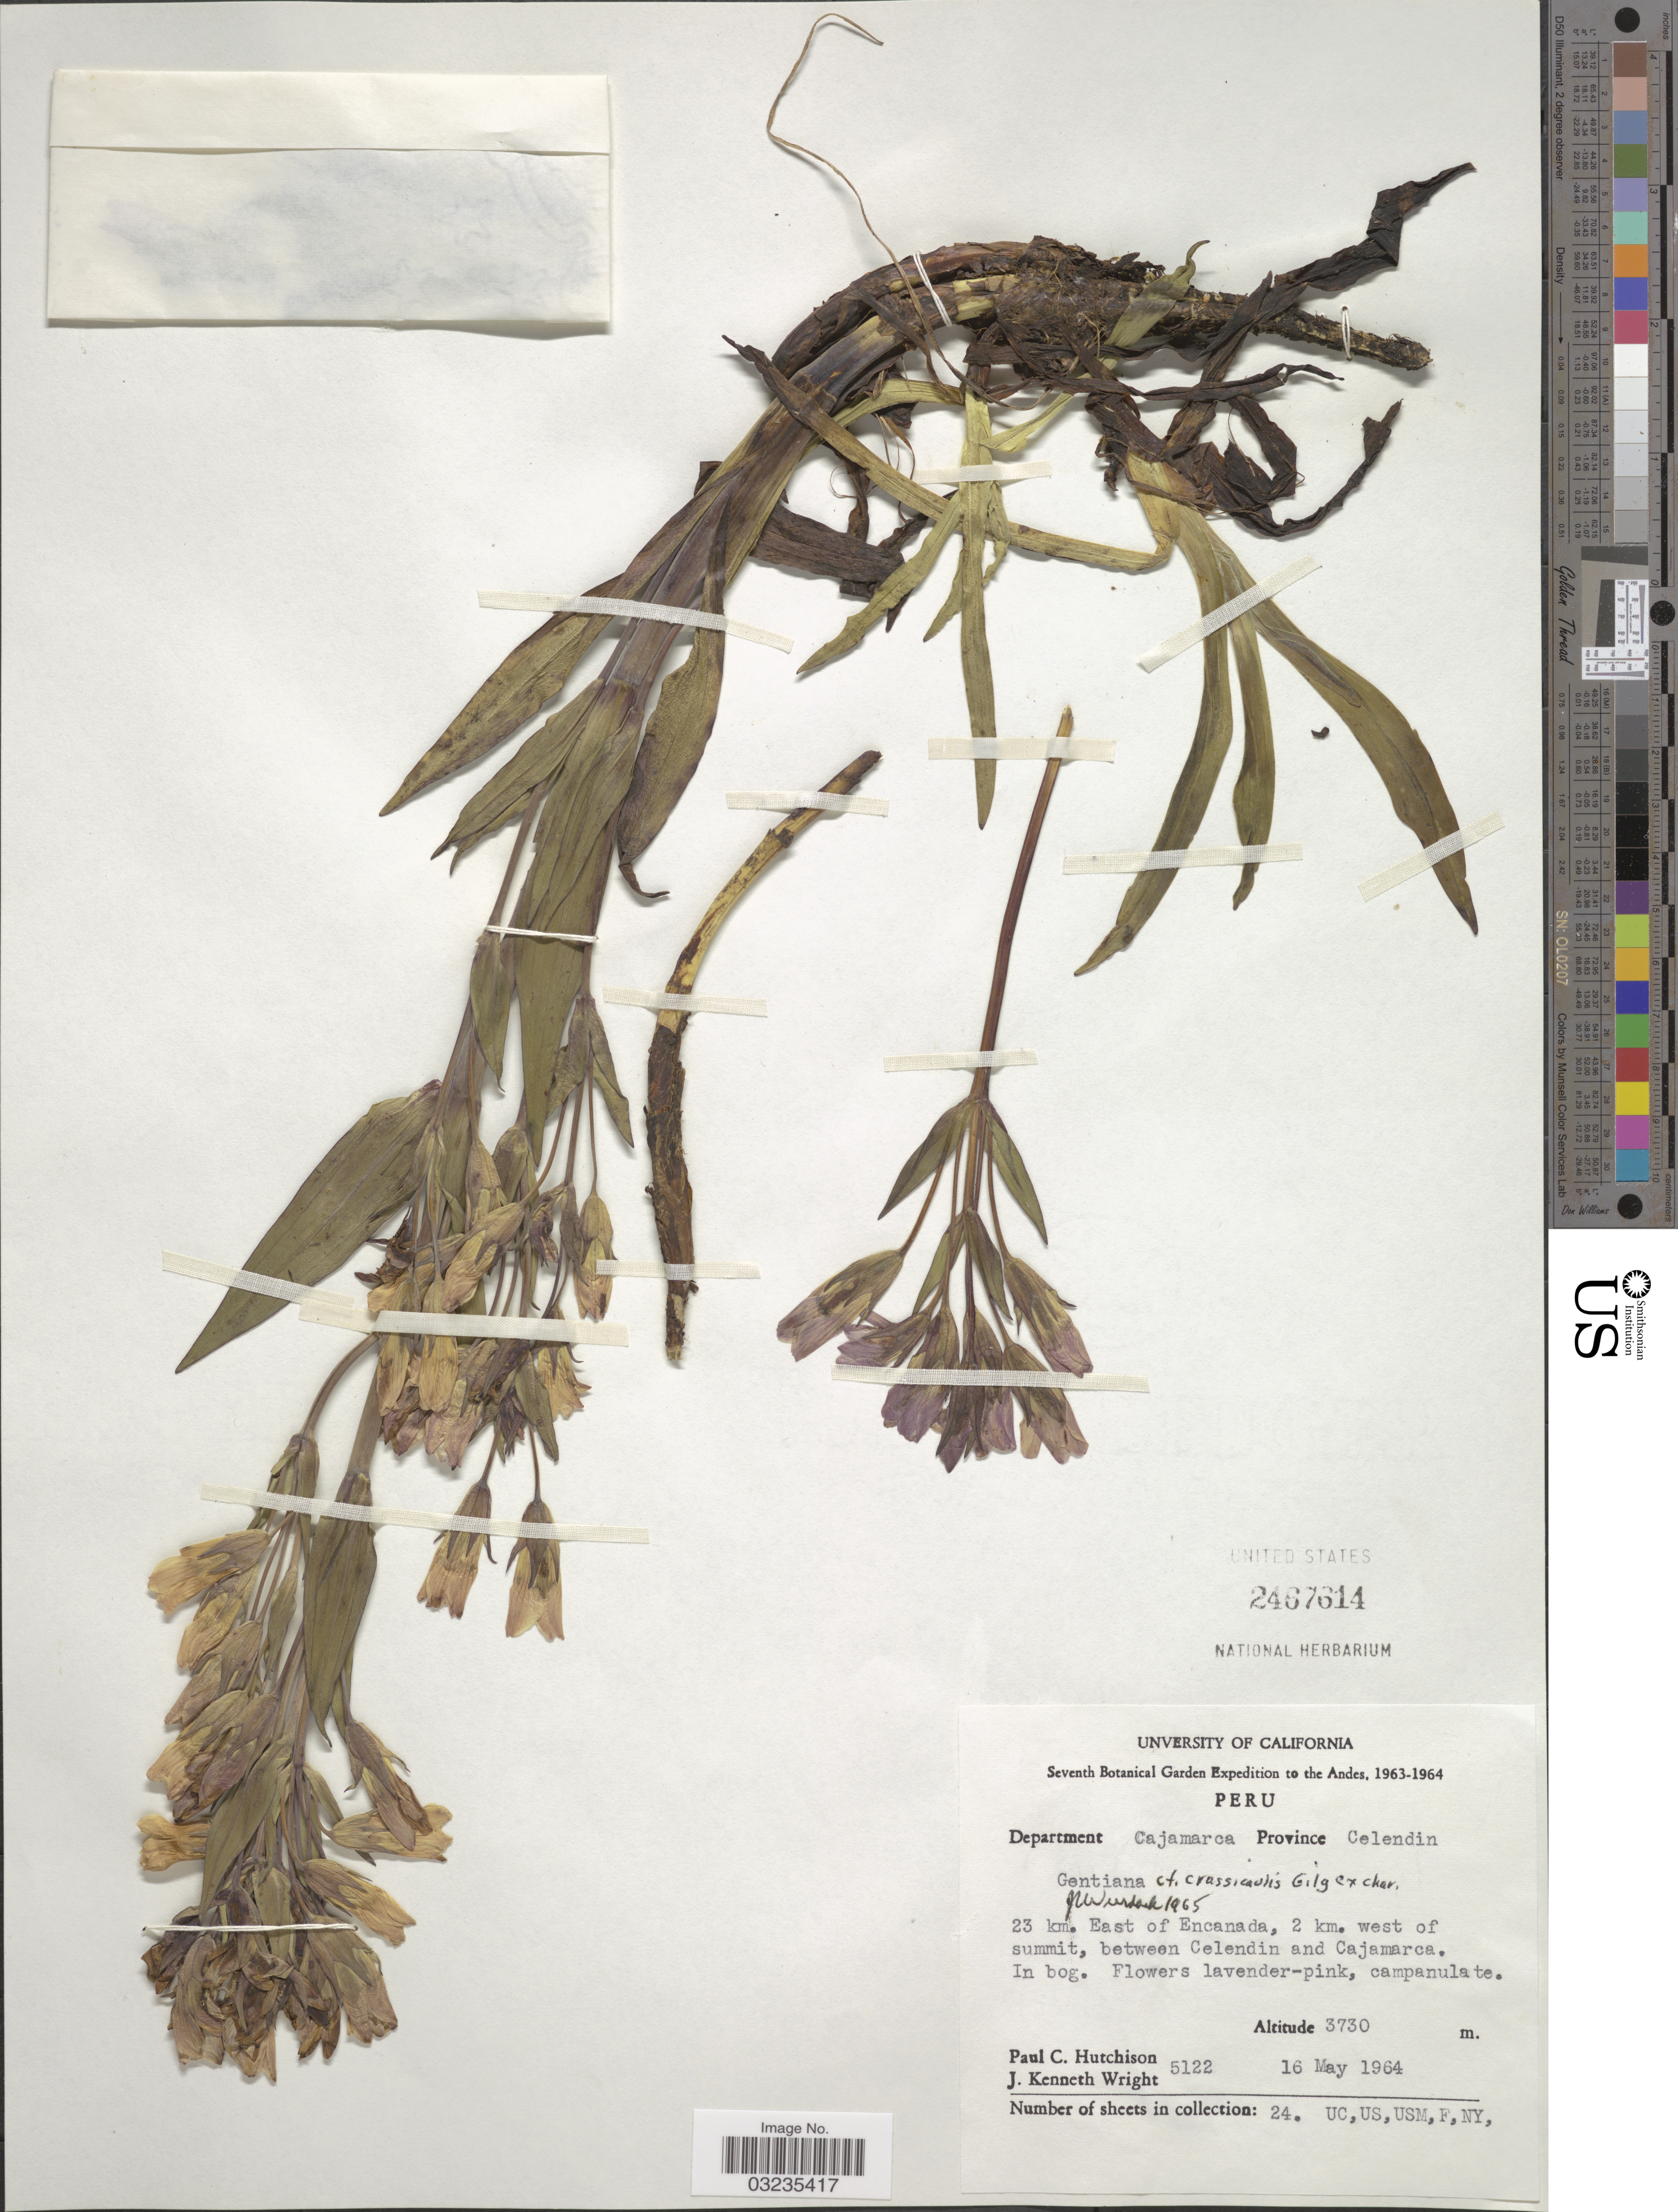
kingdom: Plantae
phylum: Tracheophyta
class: Magnoliopsida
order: Gentianales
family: Gentianaceae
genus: Gentiana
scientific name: Gentiana crassicaulis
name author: Duthie ex Burkill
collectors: P. C. Hutchison & J. K. Wright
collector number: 5122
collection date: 1964-05-16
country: Peru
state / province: Cajamarca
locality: Andes. Department Cajamarca. Province Celendin. 23 km. East of Encanada, 2 km. east of summit, between Celendin and Cajamarca.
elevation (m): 3730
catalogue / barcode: US 2467614